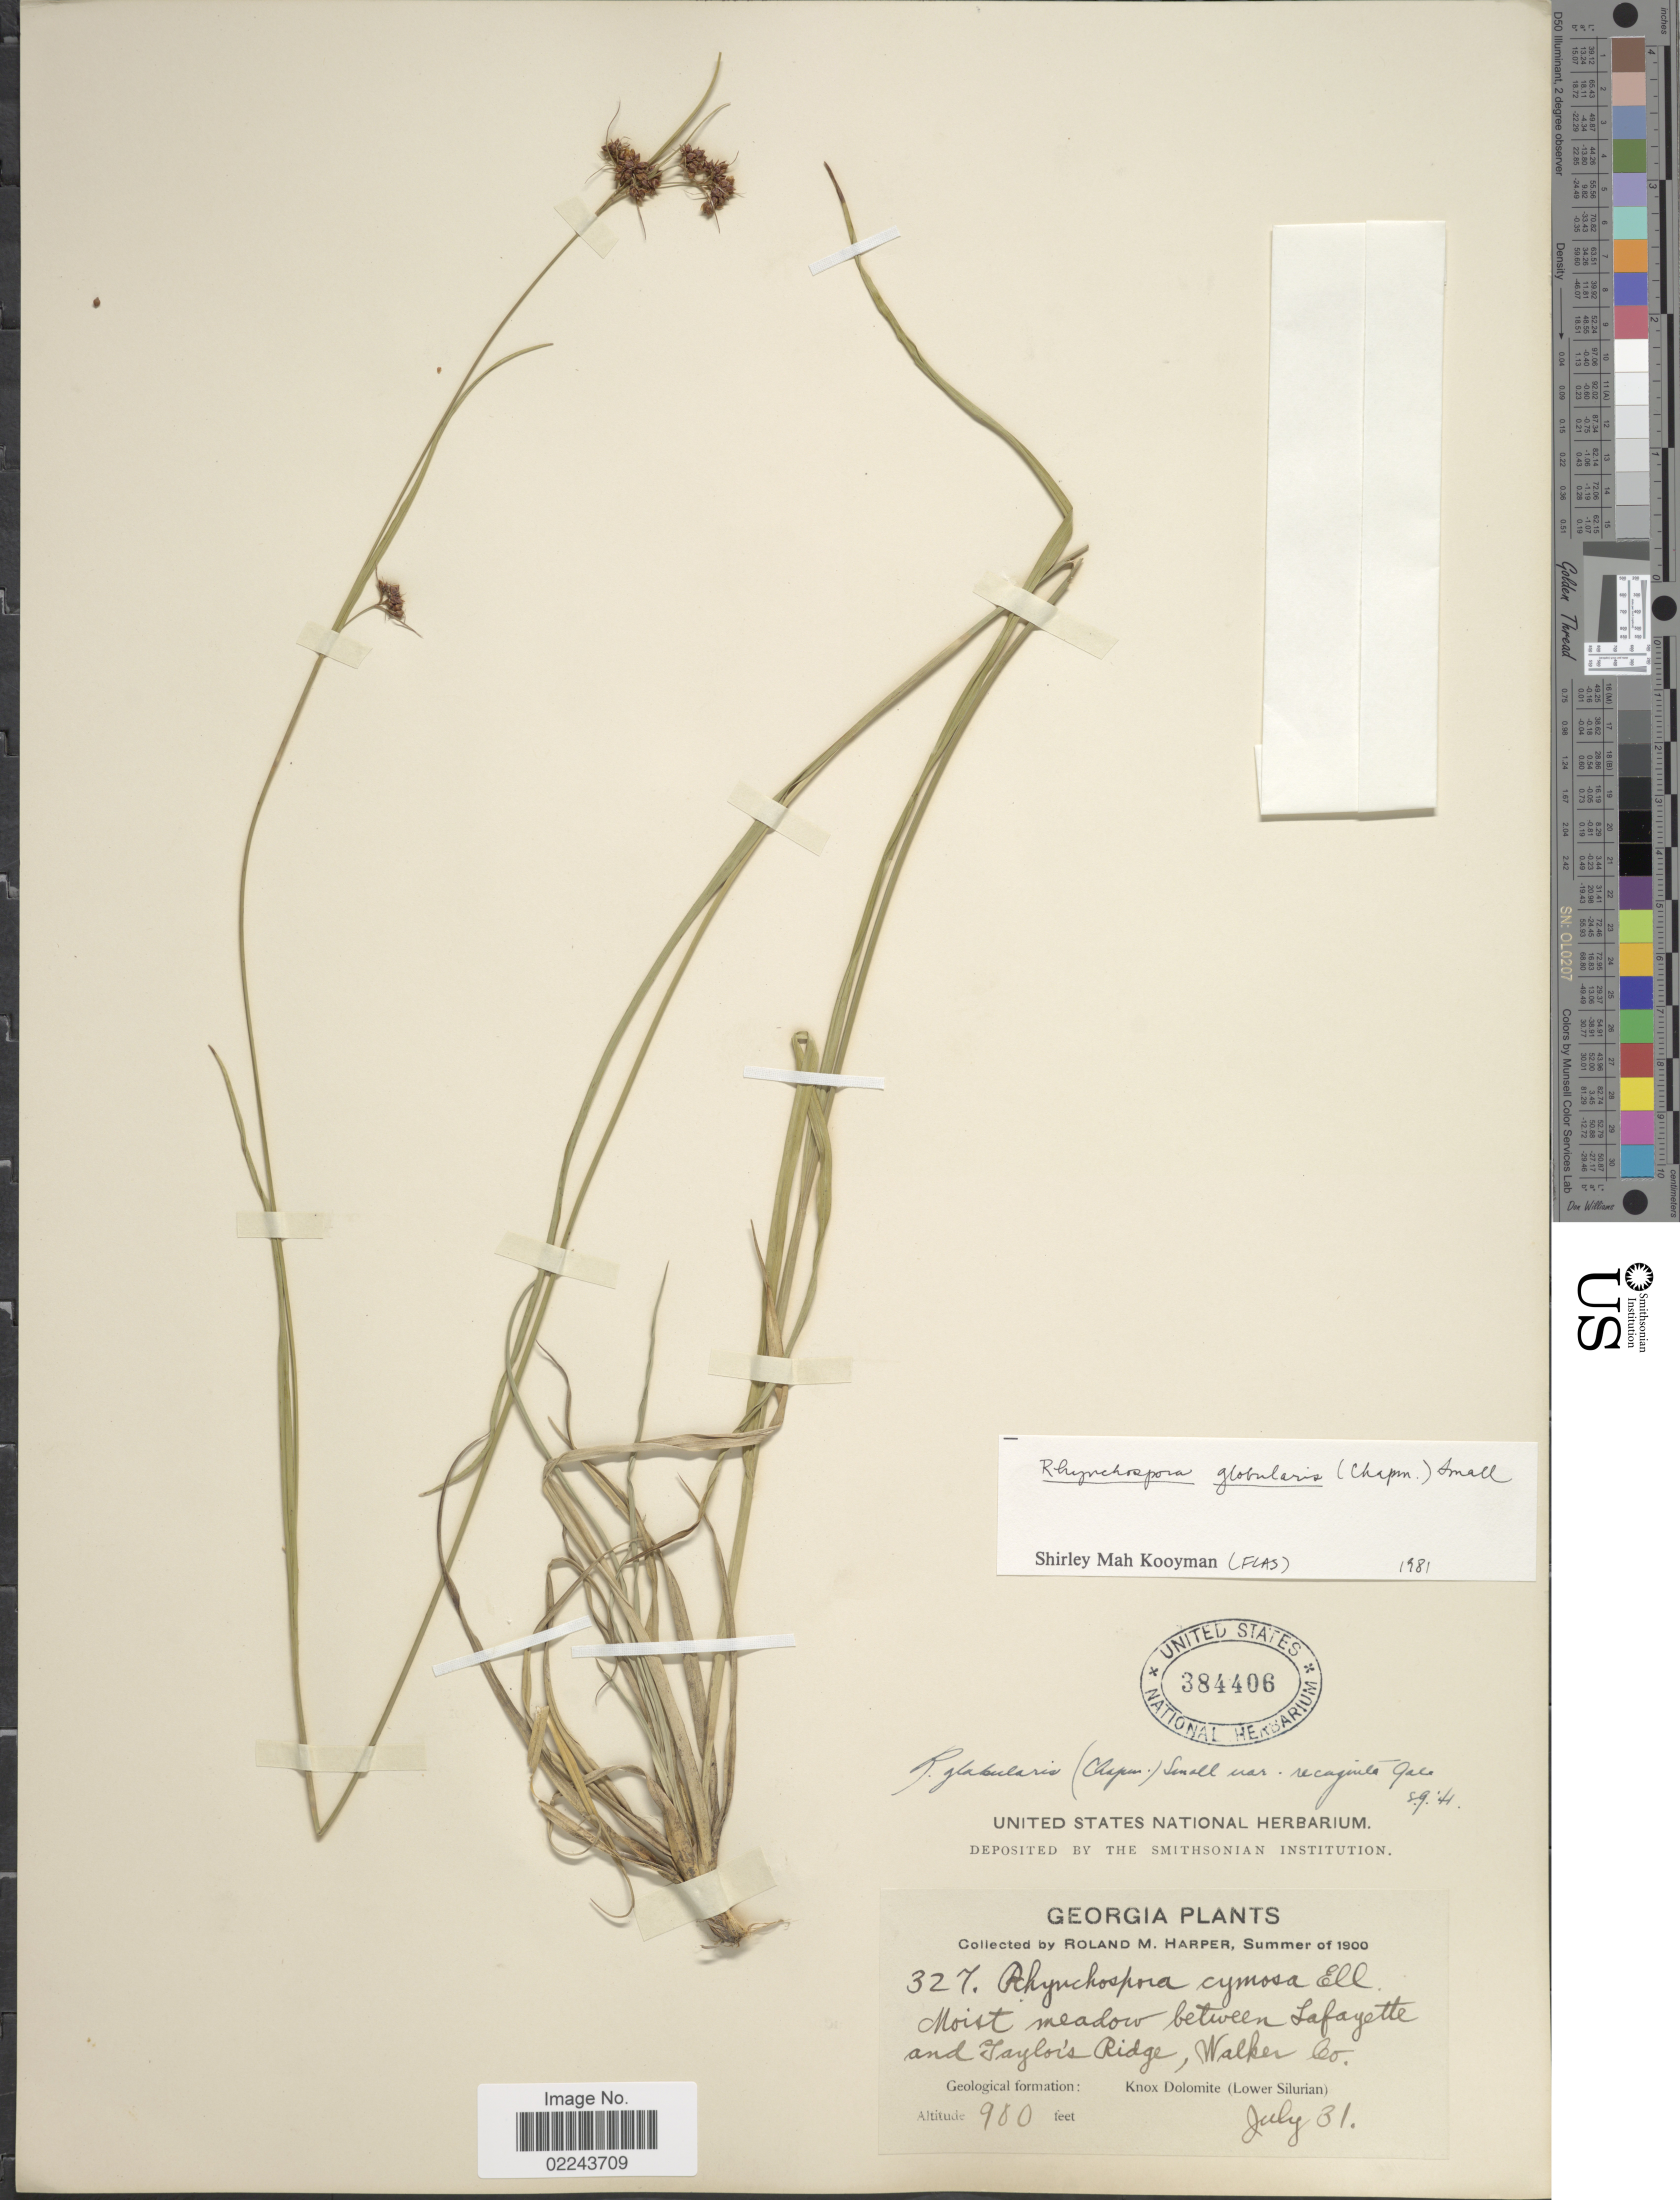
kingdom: Plantae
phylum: Tracheophyta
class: Liliopsida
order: Poales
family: Cyperaceae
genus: Rhynchospora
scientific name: Rhynchospora globularis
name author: (Chapm.) Small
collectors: R. M. Harper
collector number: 327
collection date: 1900-07-31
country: United States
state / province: Georgia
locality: Between Lafayette and Taylor's Ridge, Walker Co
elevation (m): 299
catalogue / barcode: US 384406